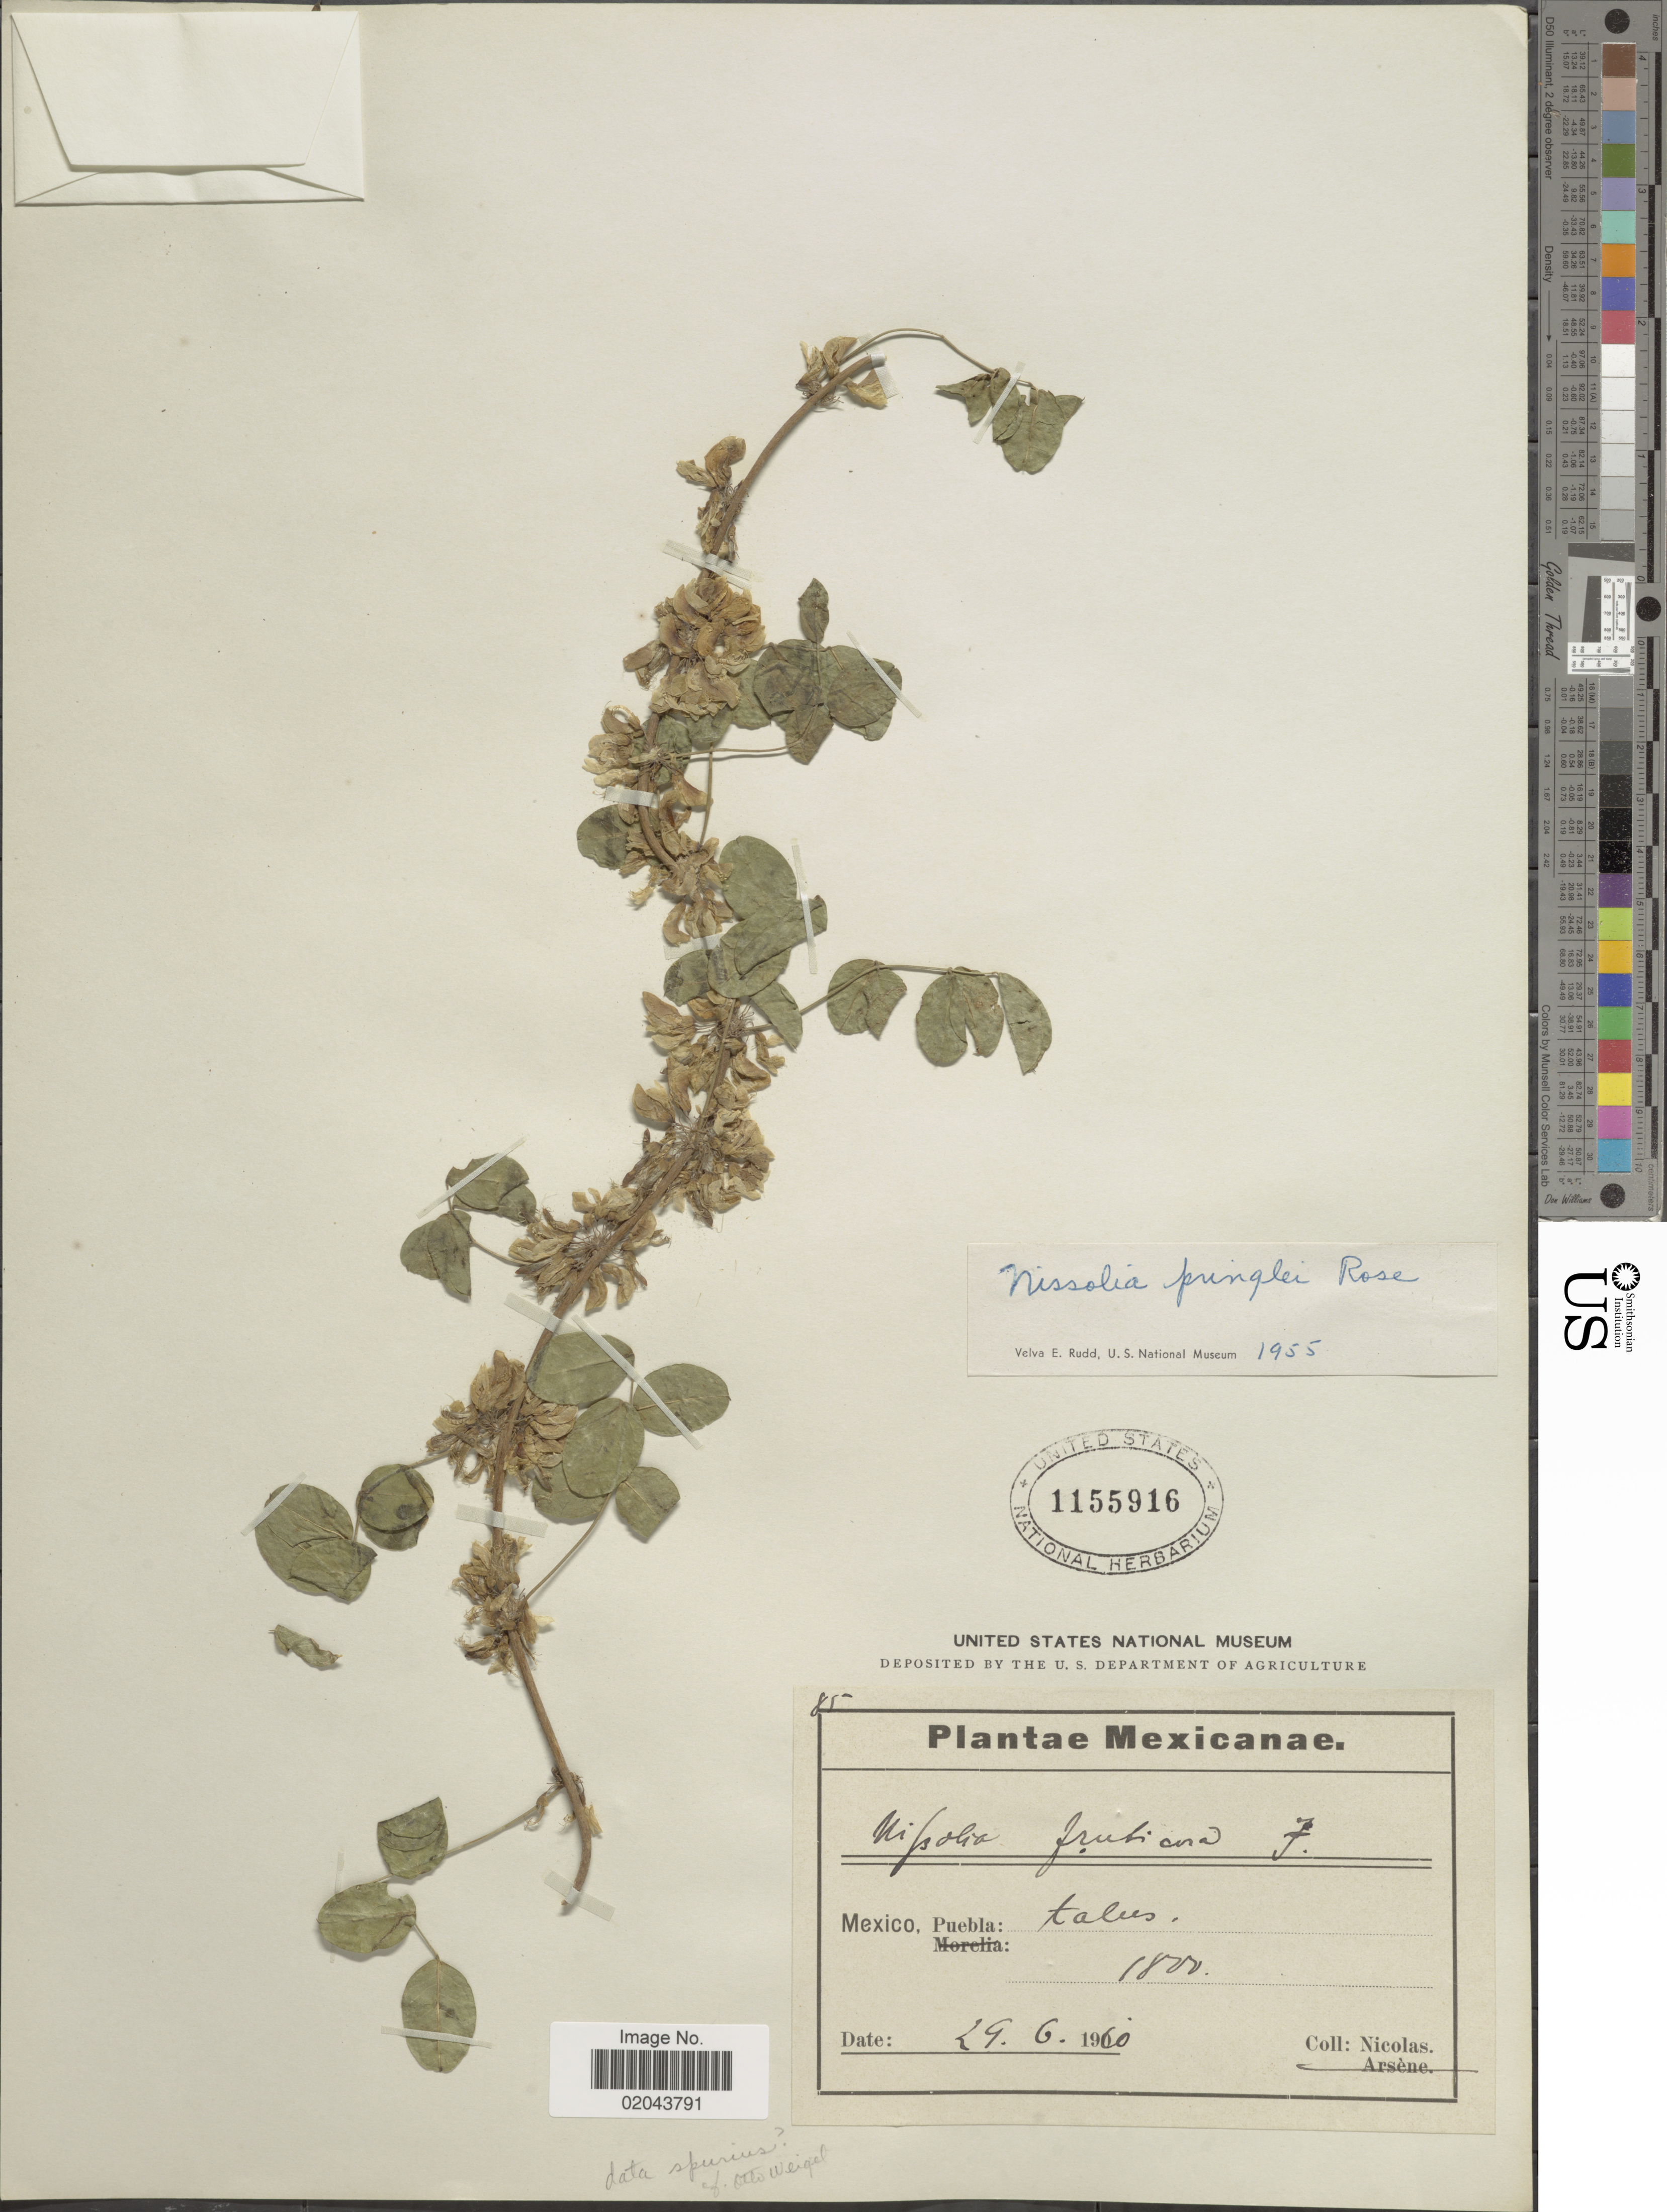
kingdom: Plantae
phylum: Tracheophyta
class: Magnoliopsida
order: Fabales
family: Fabaceae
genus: Nissolia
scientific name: Nissolia pringlei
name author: Rose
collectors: -. Nicolas & -- Arsène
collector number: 85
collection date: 1960-06-29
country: Mexico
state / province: Puebla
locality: Talus.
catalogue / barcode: US 1155916